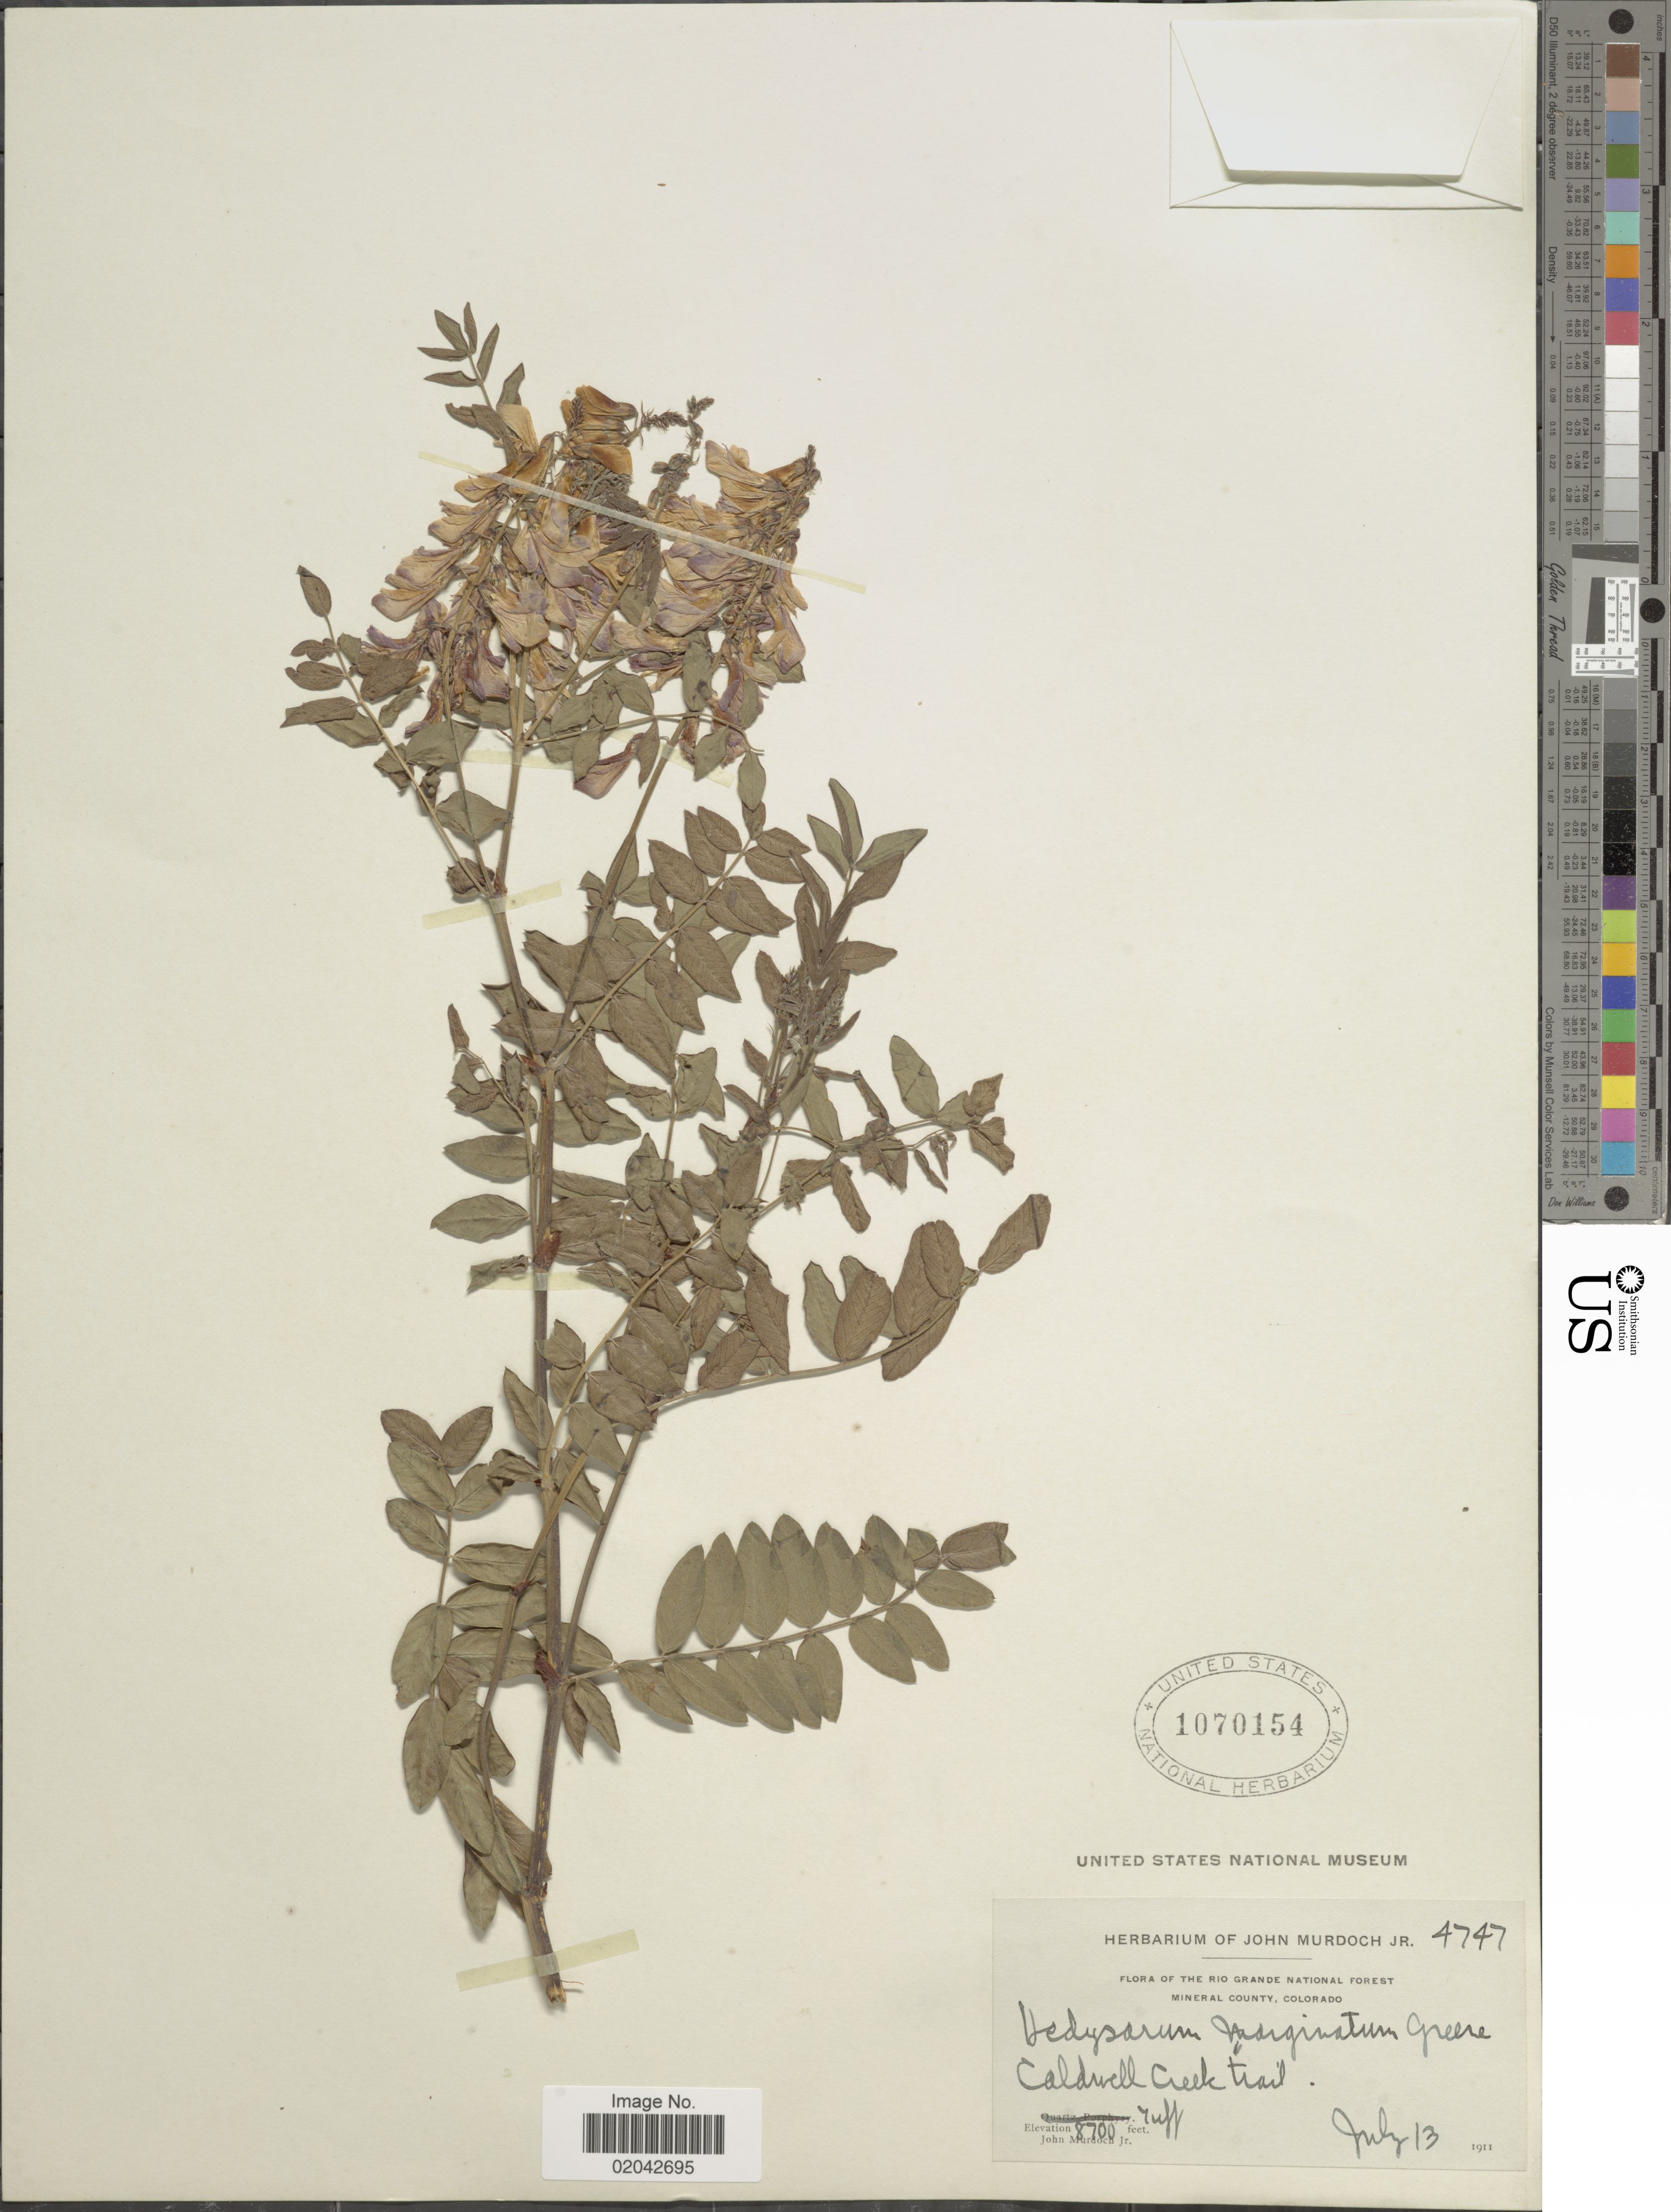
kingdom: Plantae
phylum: Tracheophyta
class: Magnoliopsida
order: Fabales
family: Fabaceae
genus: Hedysarum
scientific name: Hedysarum marginatum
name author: Greene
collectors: J. Murdoch Jr.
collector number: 4747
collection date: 1911-07-13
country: United States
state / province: Colorado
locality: The Rio Grane National Forest, Mineral County, Caldwell Creek trail, tuff.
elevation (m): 2652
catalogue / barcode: US 1070154